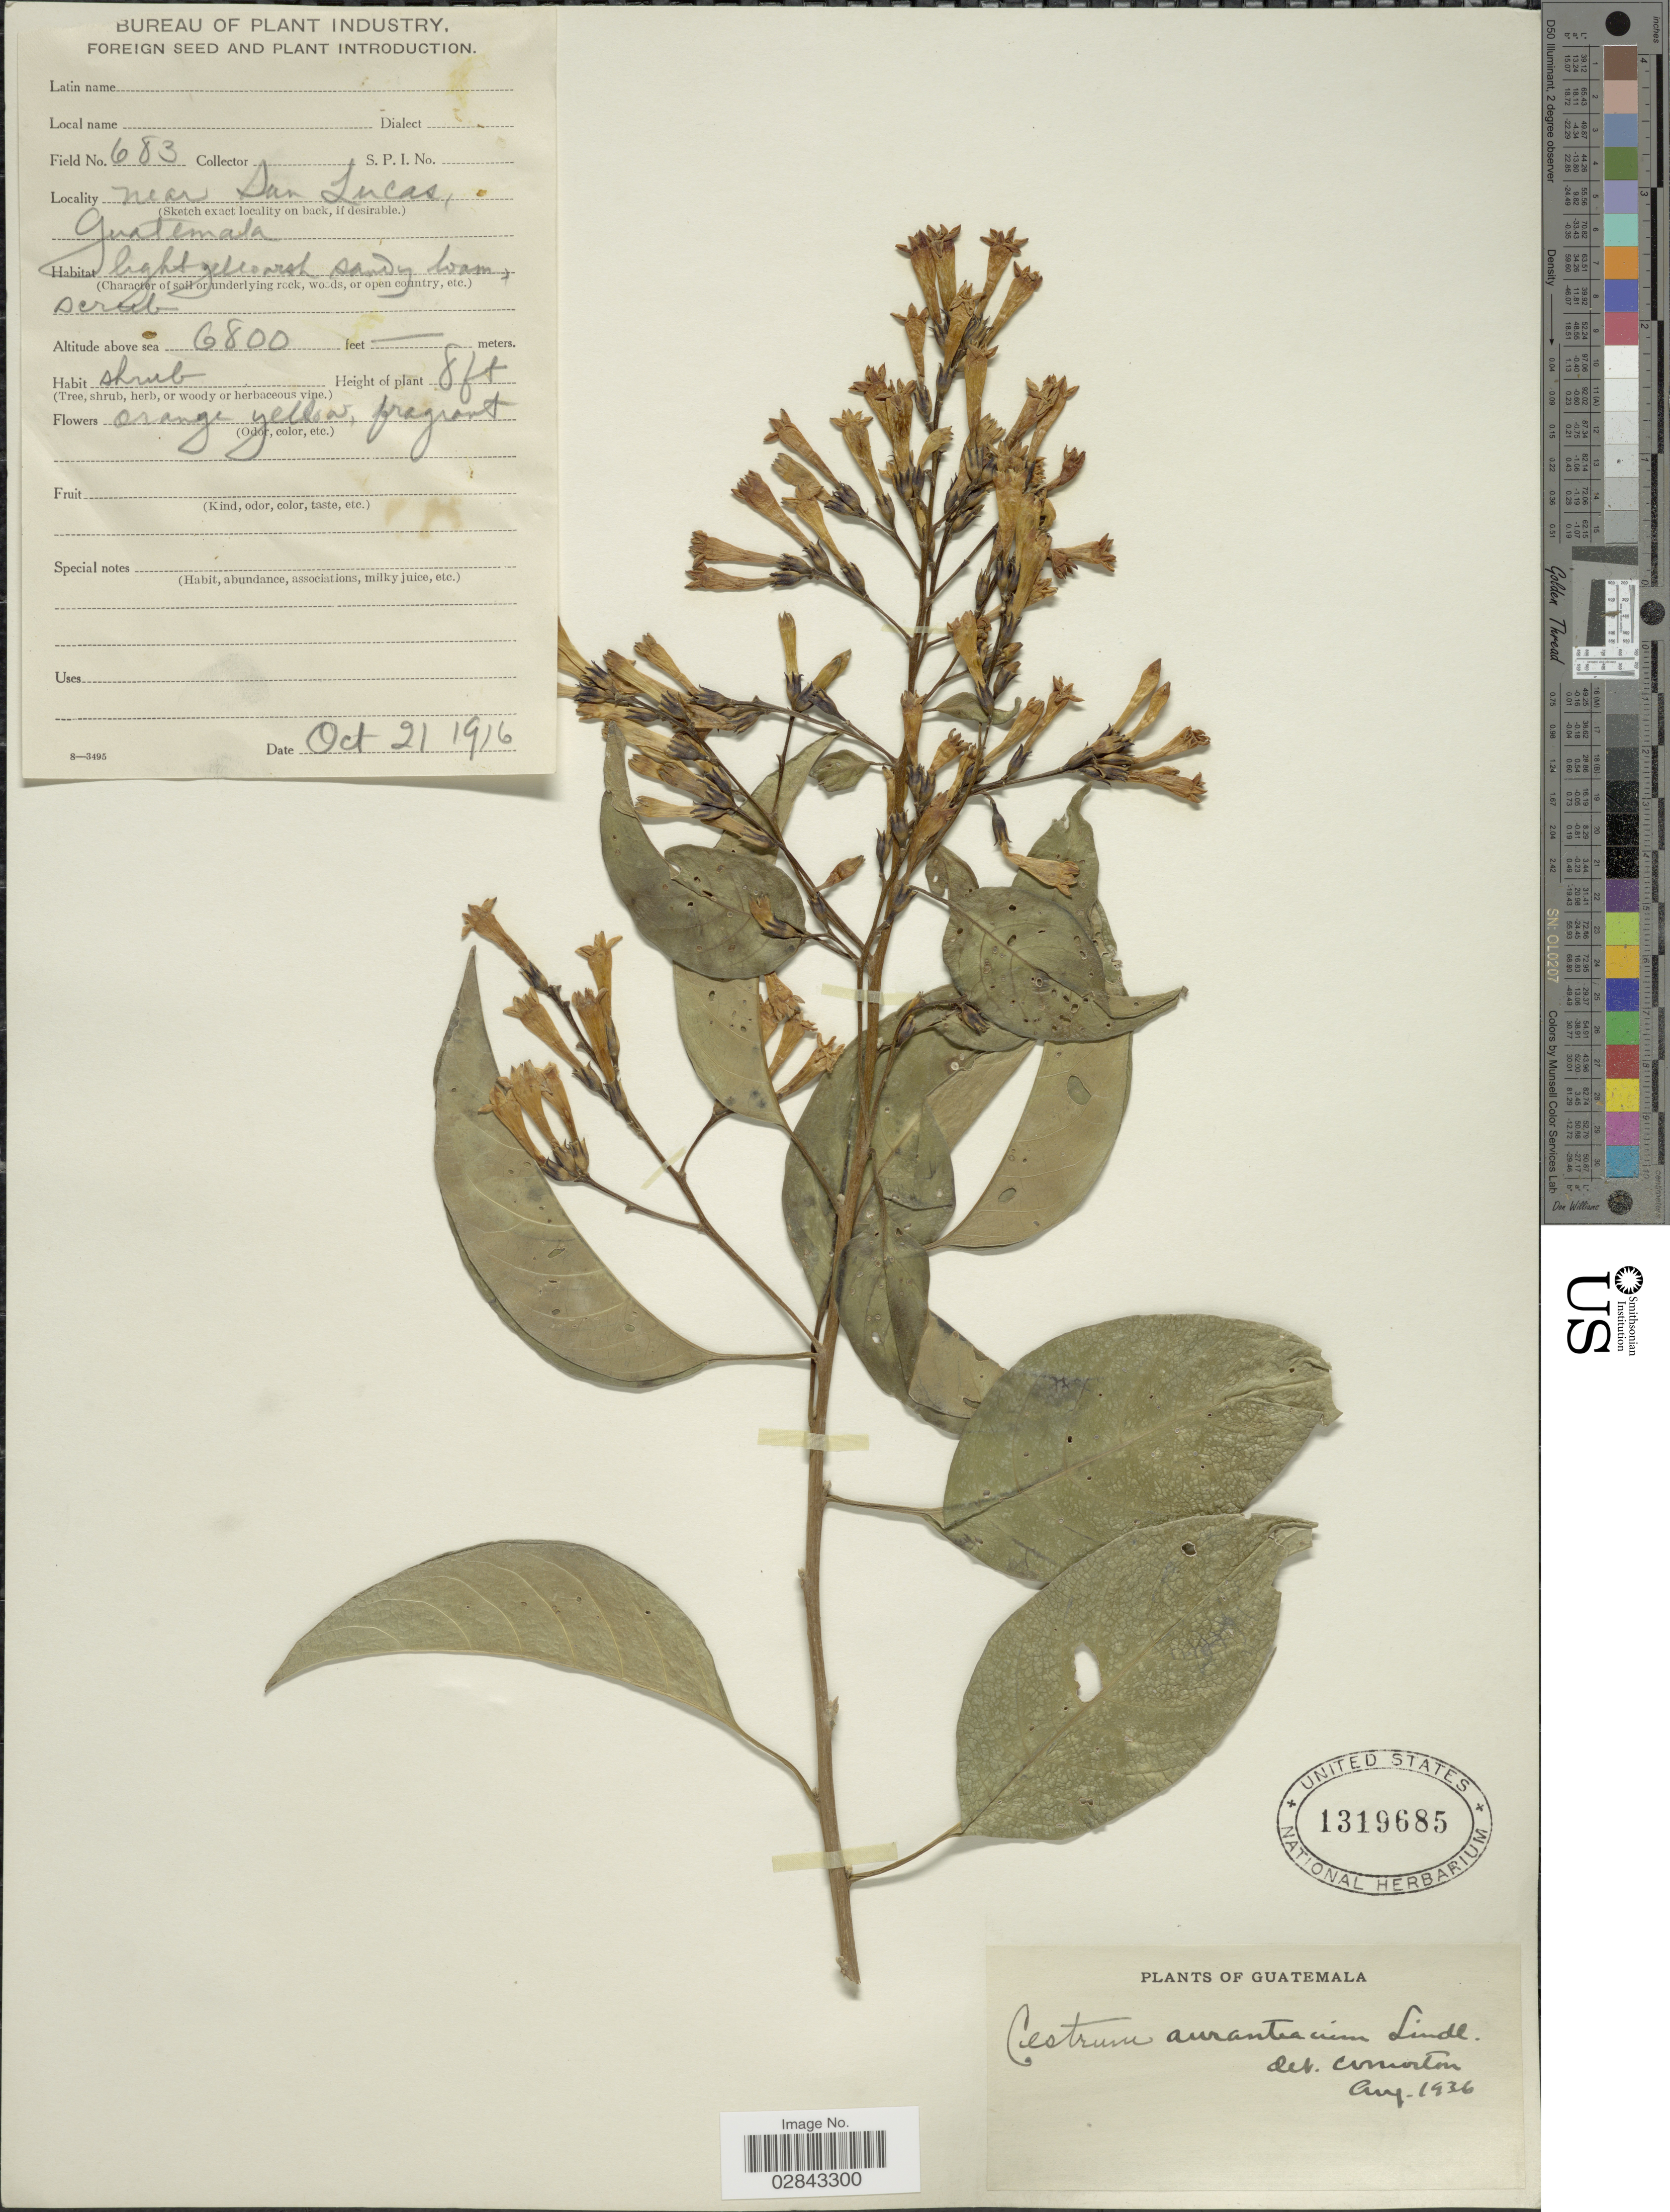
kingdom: Plantae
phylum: Tracheophyta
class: Magnoliopsida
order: Solanales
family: Solanaceae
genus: Cestrum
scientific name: Cestrum aurantiacum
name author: Lindley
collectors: ex Herb. Bureau of Plant Industry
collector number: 683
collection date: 1916-10-21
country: Guatemala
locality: Near San Lucas.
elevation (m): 2073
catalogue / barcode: US 1319685